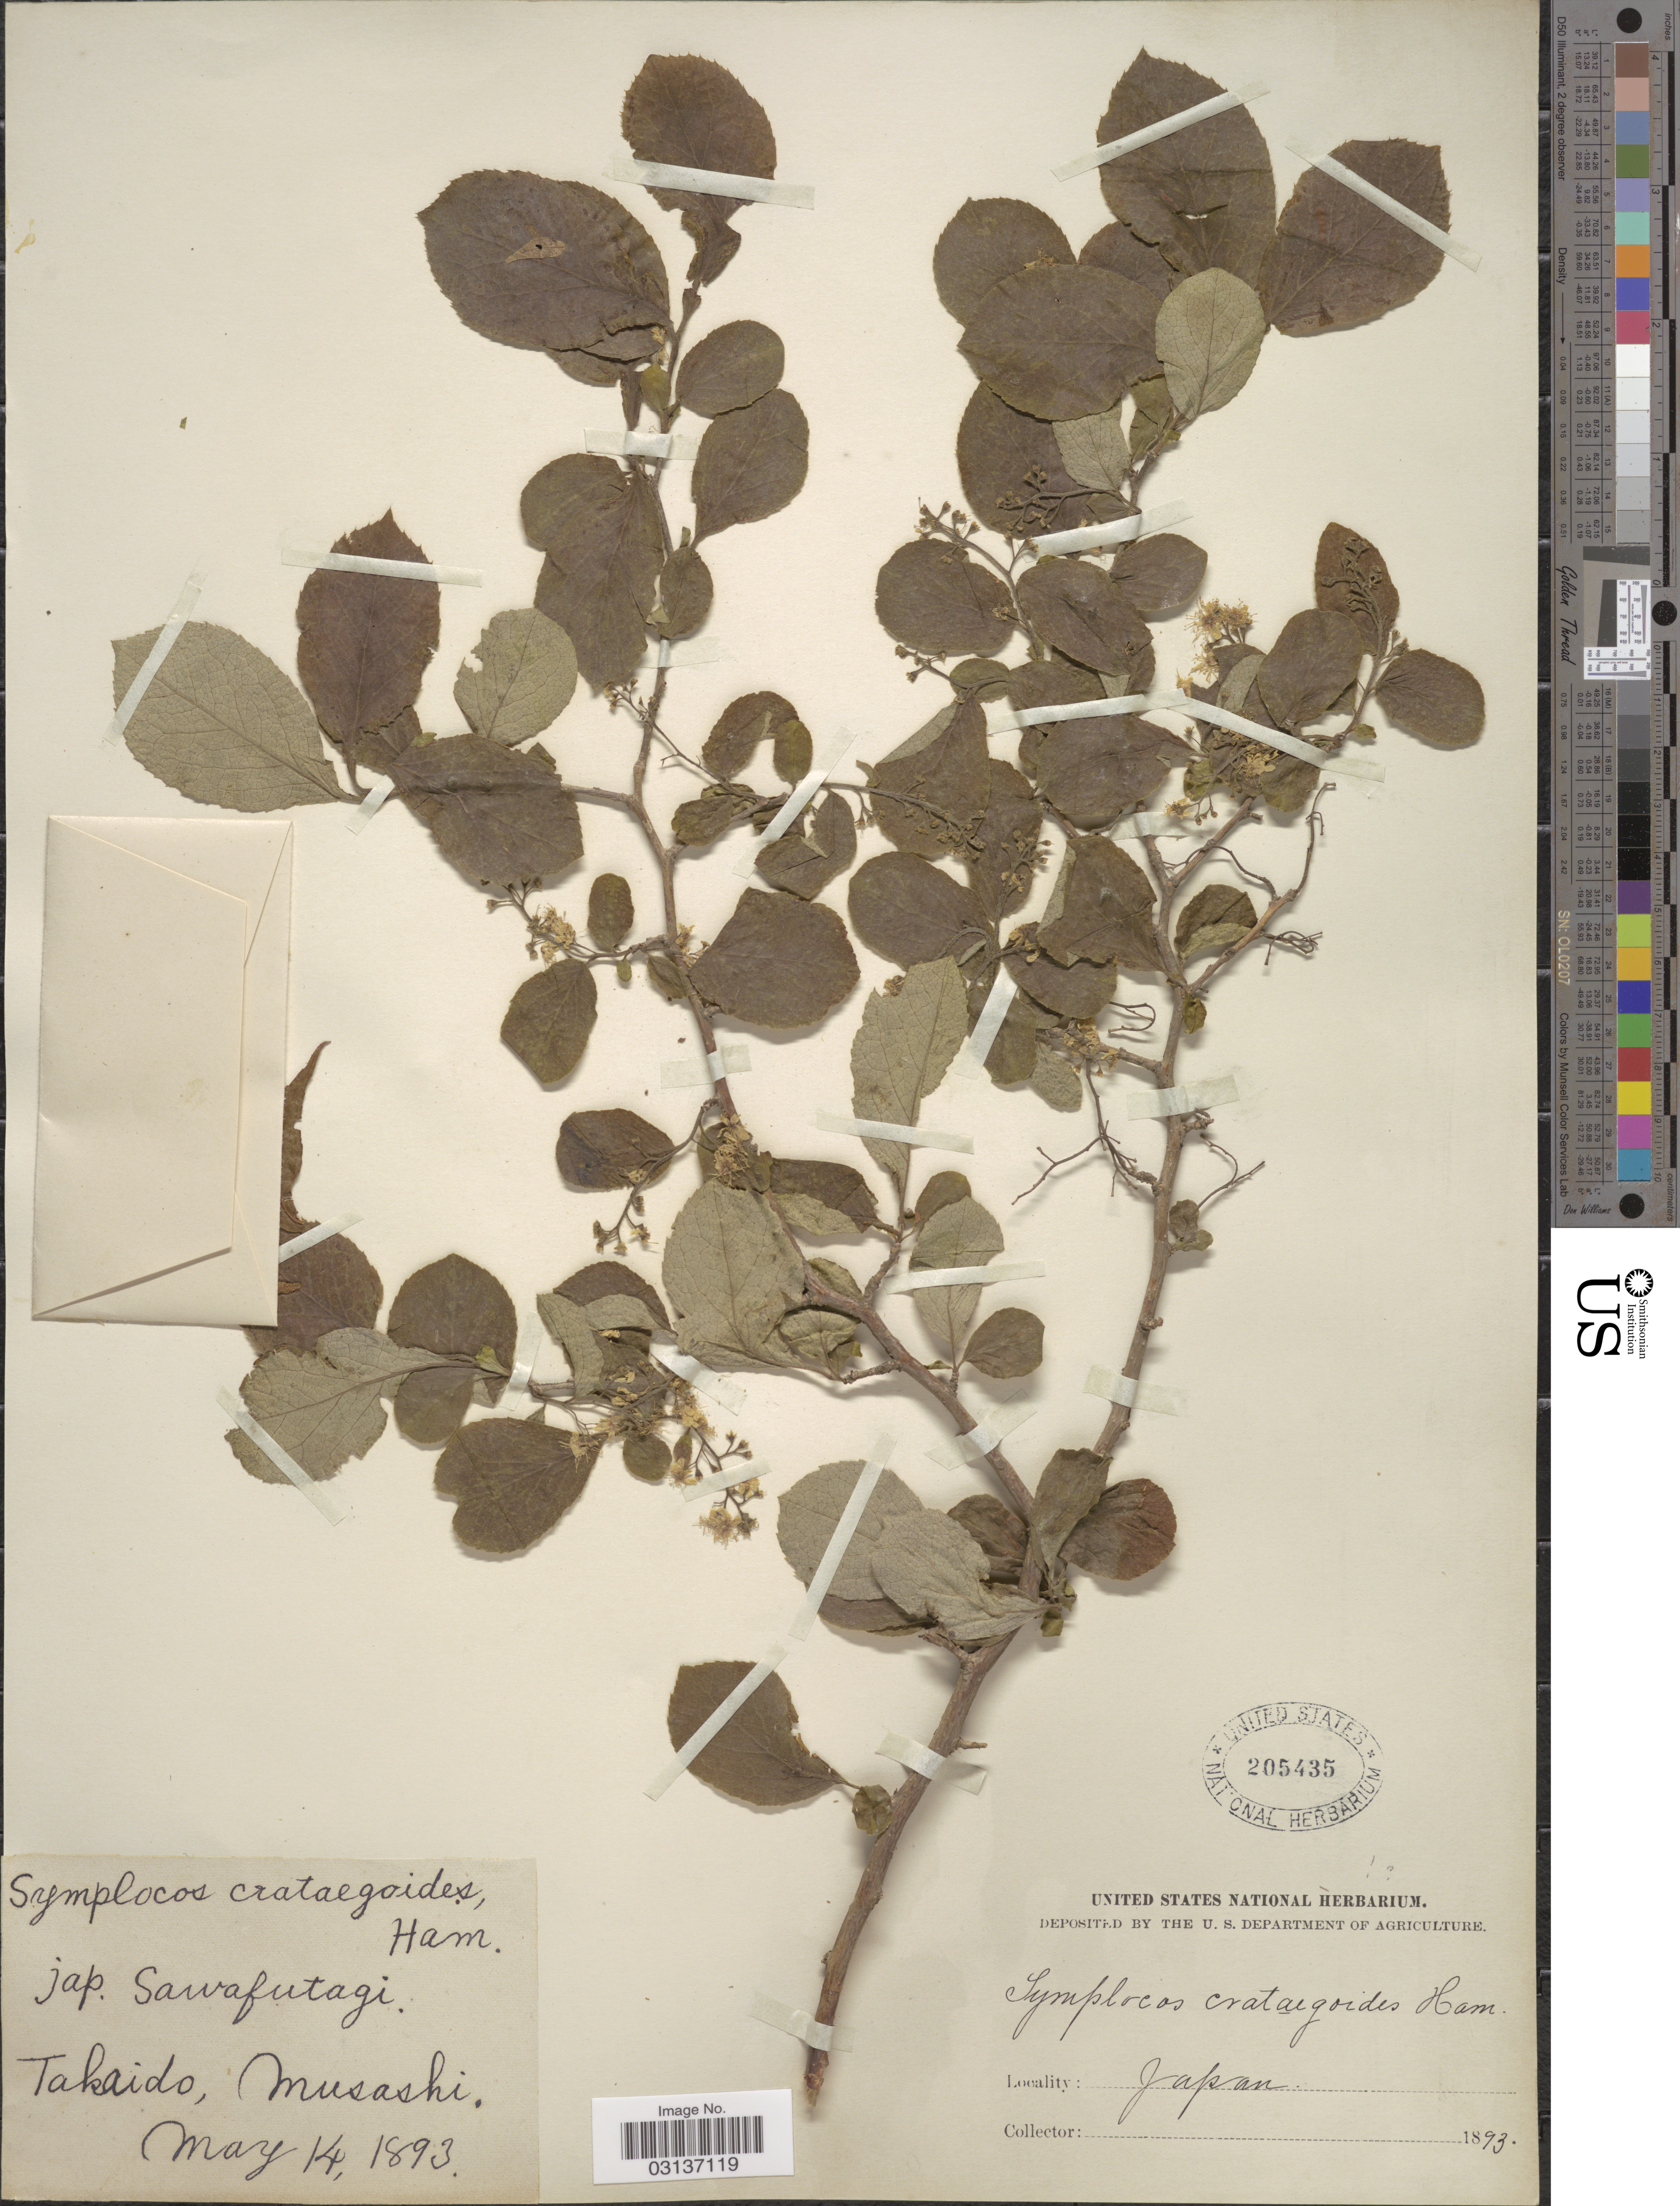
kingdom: Plantae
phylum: Tracheophyta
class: Magnoliopsida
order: Ericales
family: Symplocaceae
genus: Symplocos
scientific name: Symplocos paniculata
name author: Miq.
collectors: ex herb. United States National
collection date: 1893-05-14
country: Japan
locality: Takaido, Musashi.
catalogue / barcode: US 205435